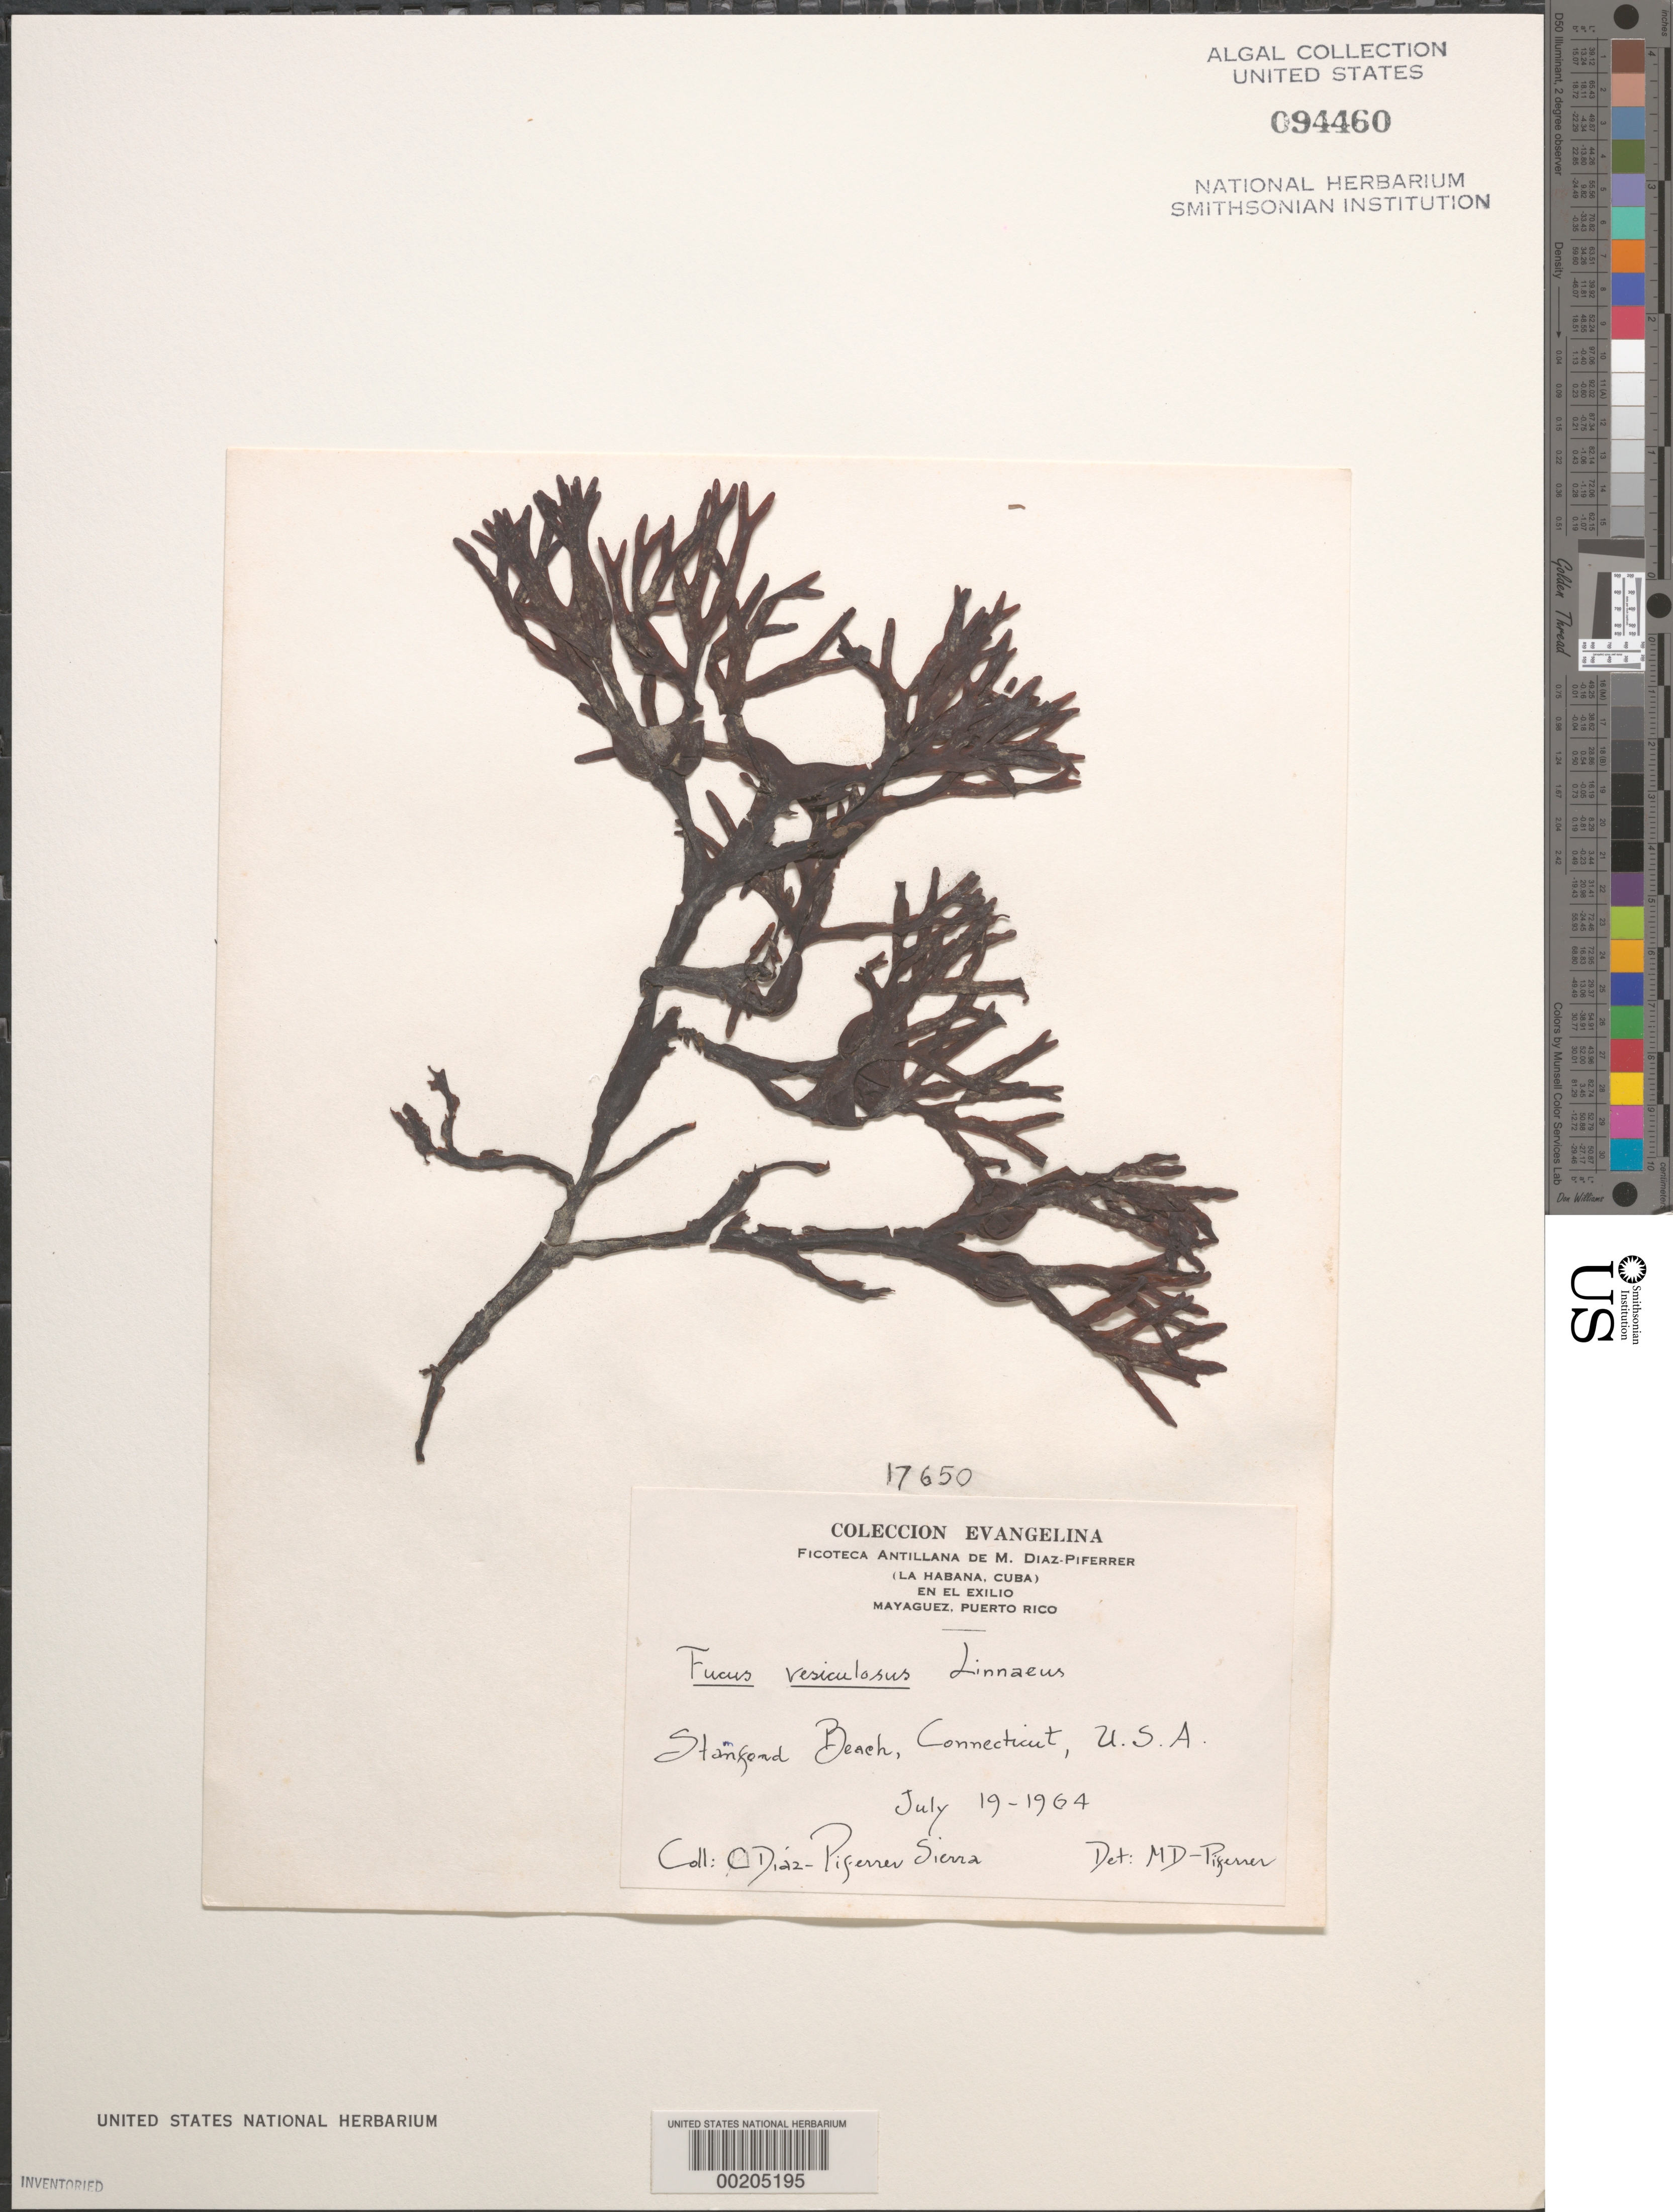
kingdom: Chromista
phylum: Ochrophyta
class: Phaeophyceae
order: Fucales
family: Fucaceae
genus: Fucus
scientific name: Fucus vesiculosus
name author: L.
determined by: Diaz-Piferrer, M.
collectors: C. Diaz-Piferrer Sierra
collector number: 17650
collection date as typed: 19 Jul 1964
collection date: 1964-07-19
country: United States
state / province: Connecticut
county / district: Fairfield County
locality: Stamford Beach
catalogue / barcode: US 94460